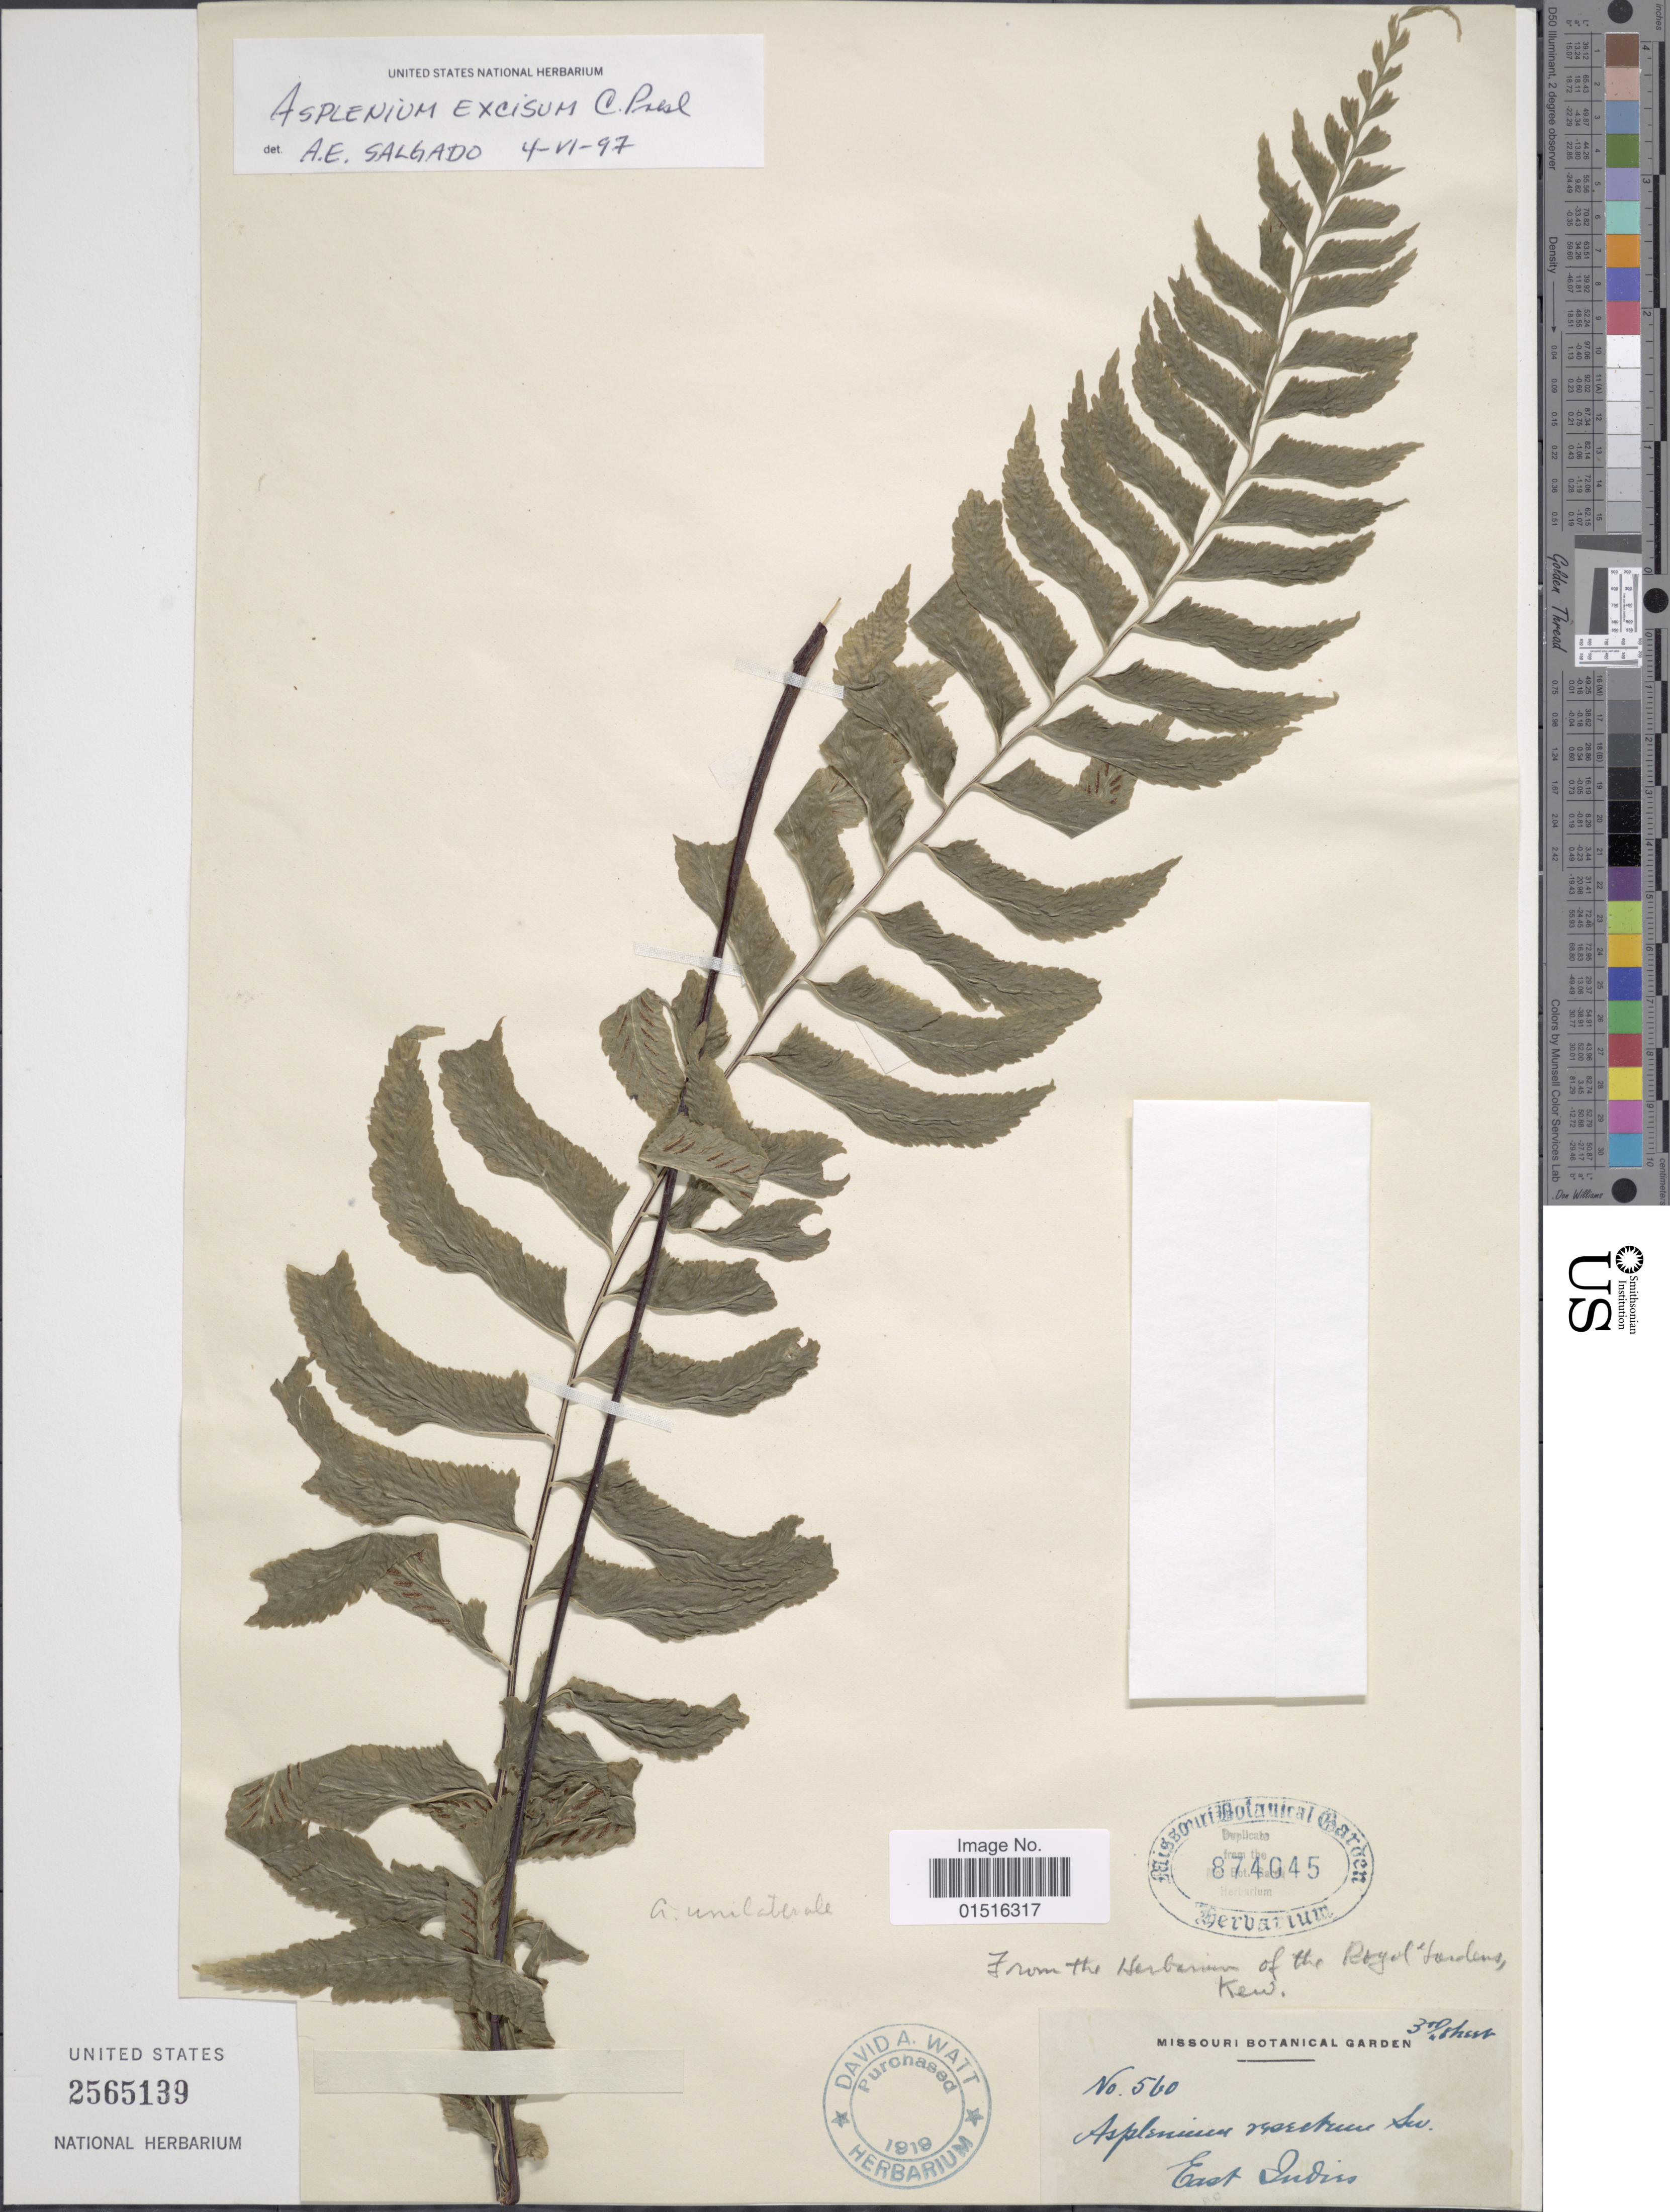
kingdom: Plantae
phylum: Tracheophyta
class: Polypodiopsida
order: Polypodiales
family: Aspleniaceae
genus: Hymenasplenium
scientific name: Hymenasplenium excisum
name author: C. Presl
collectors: ex herb. Royal Gardens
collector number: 560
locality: East Indies [interpreted]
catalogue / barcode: US 2565139